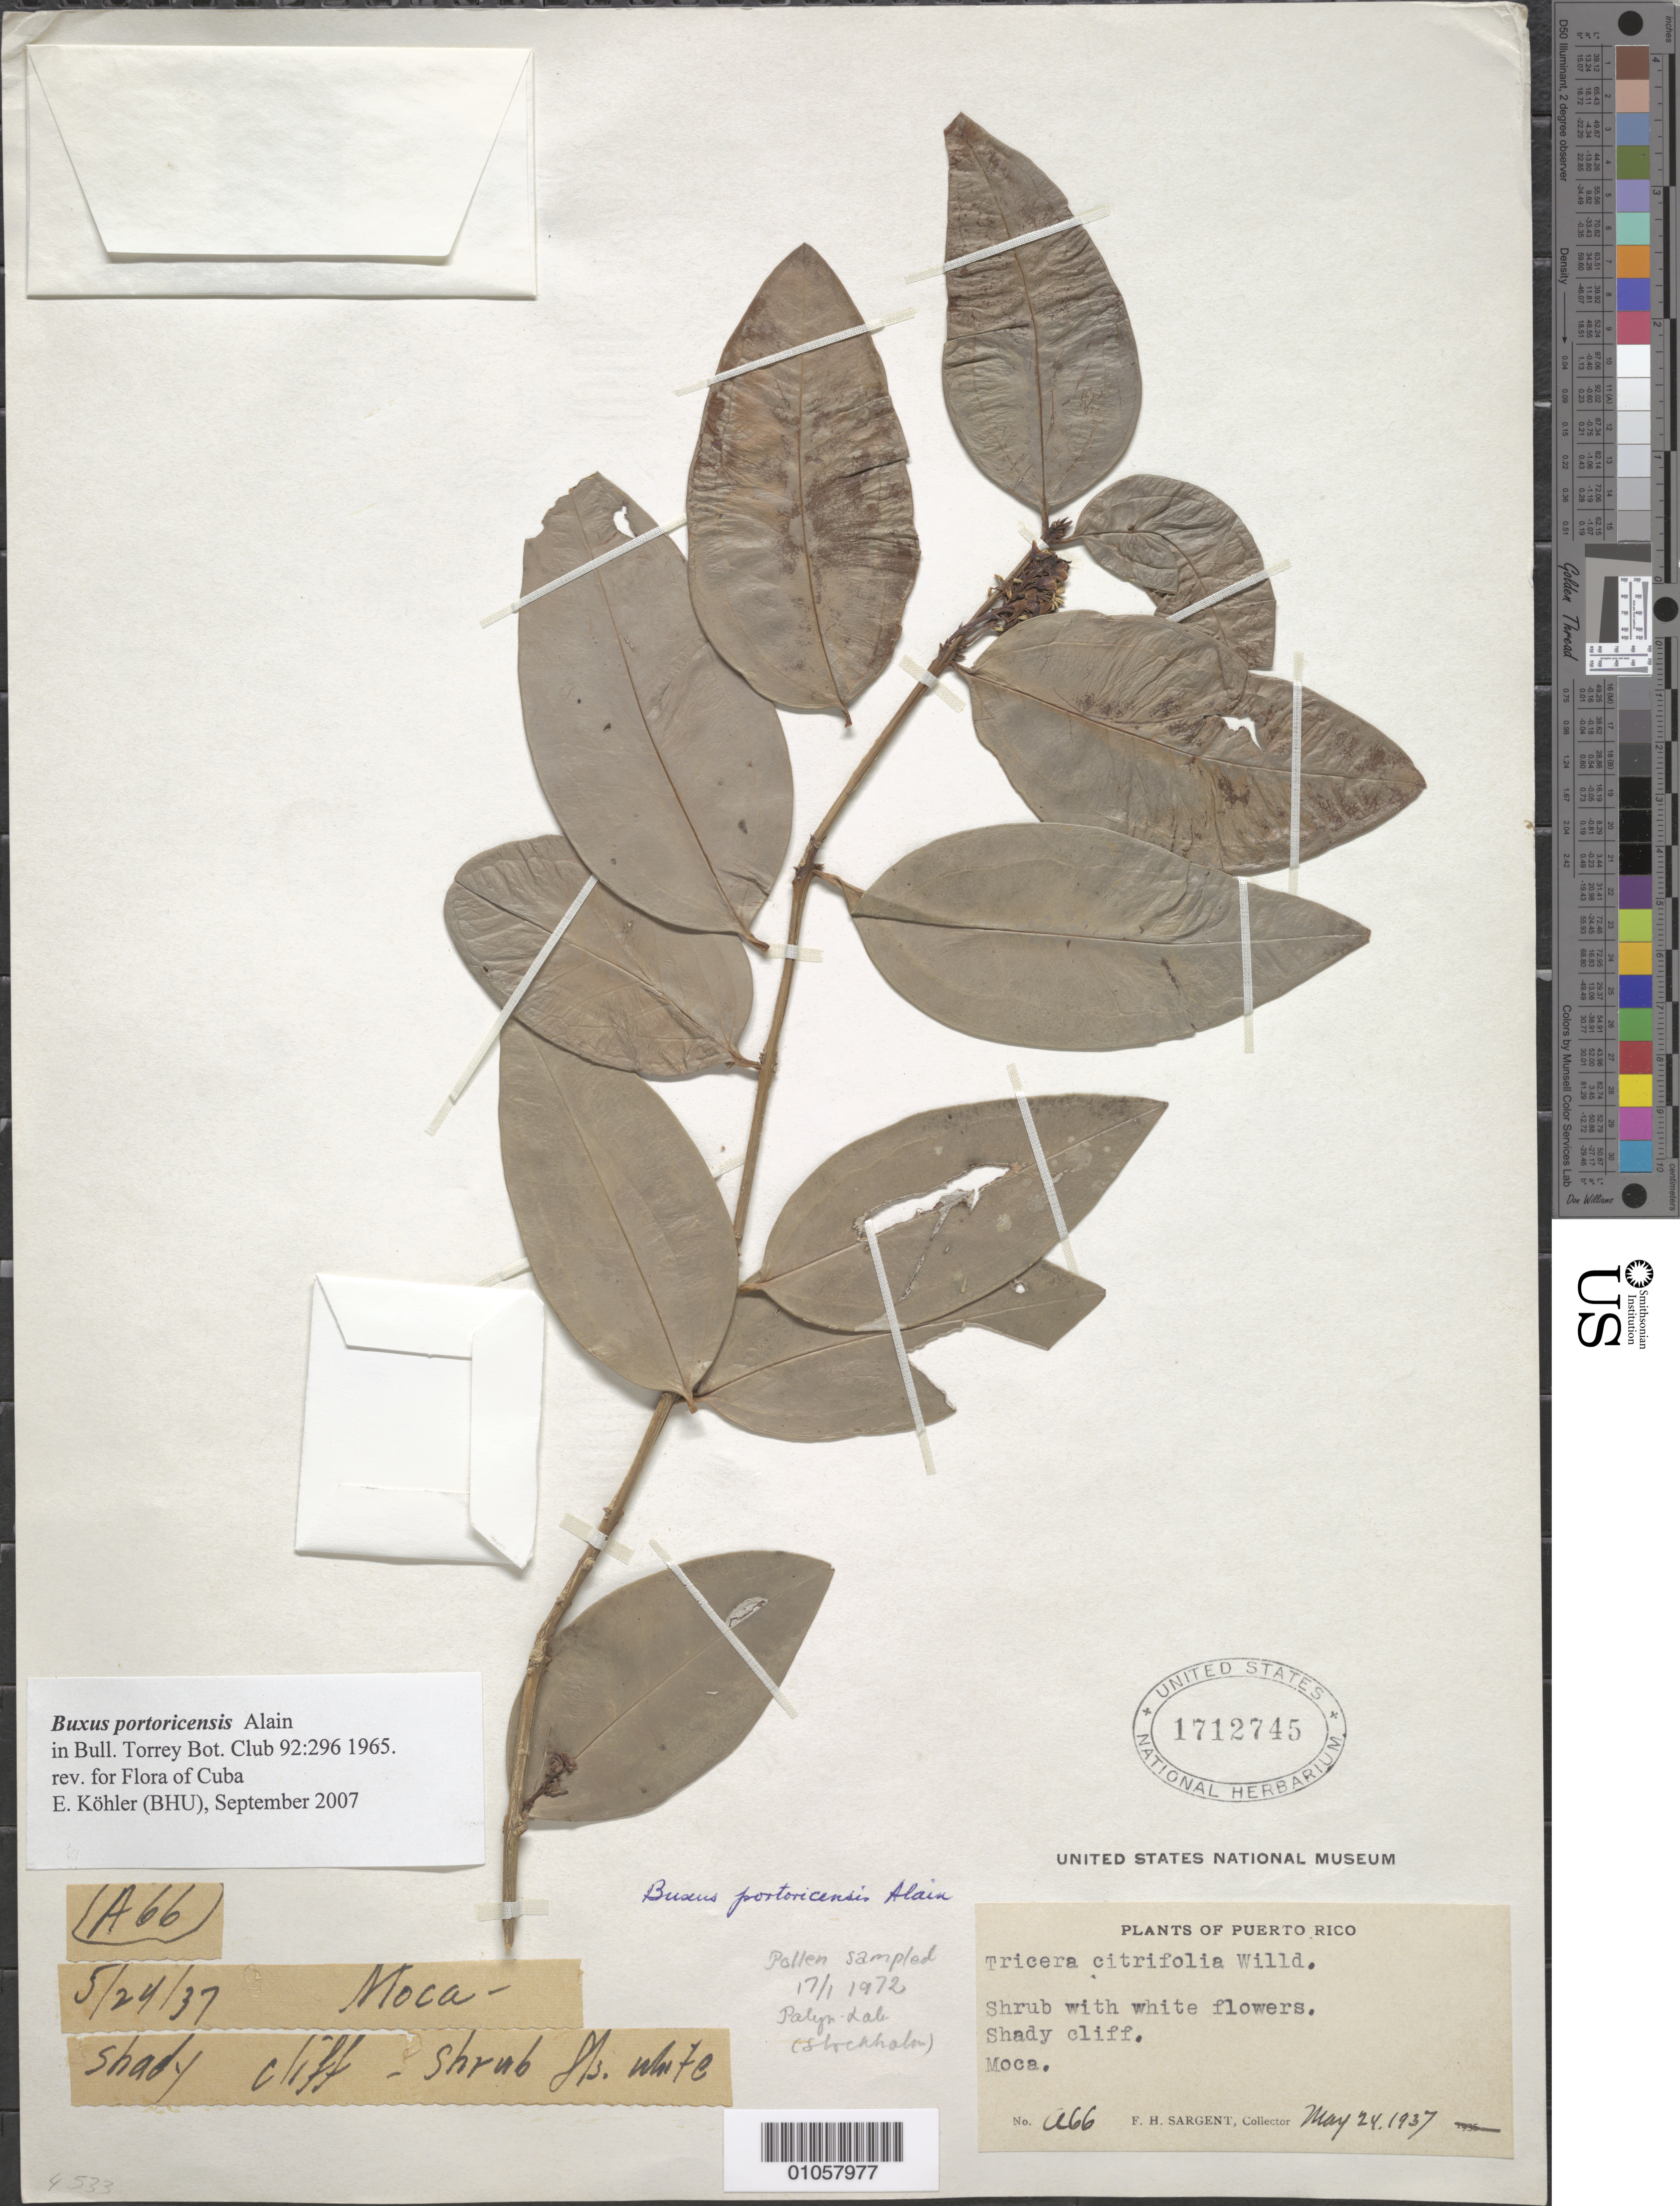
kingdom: Plantae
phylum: Tracheophyta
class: Magnoliopsida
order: Buxales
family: Buxaceae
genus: Buxus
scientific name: Buxus portoricensis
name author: Alain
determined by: Kohler, E.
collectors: F. H. Sargent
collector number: A66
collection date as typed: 24 May 1937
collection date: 1937-05-24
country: Puerto Rico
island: Puerto Rico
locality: Moca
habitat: Shady cliff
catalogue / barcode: US 1712745